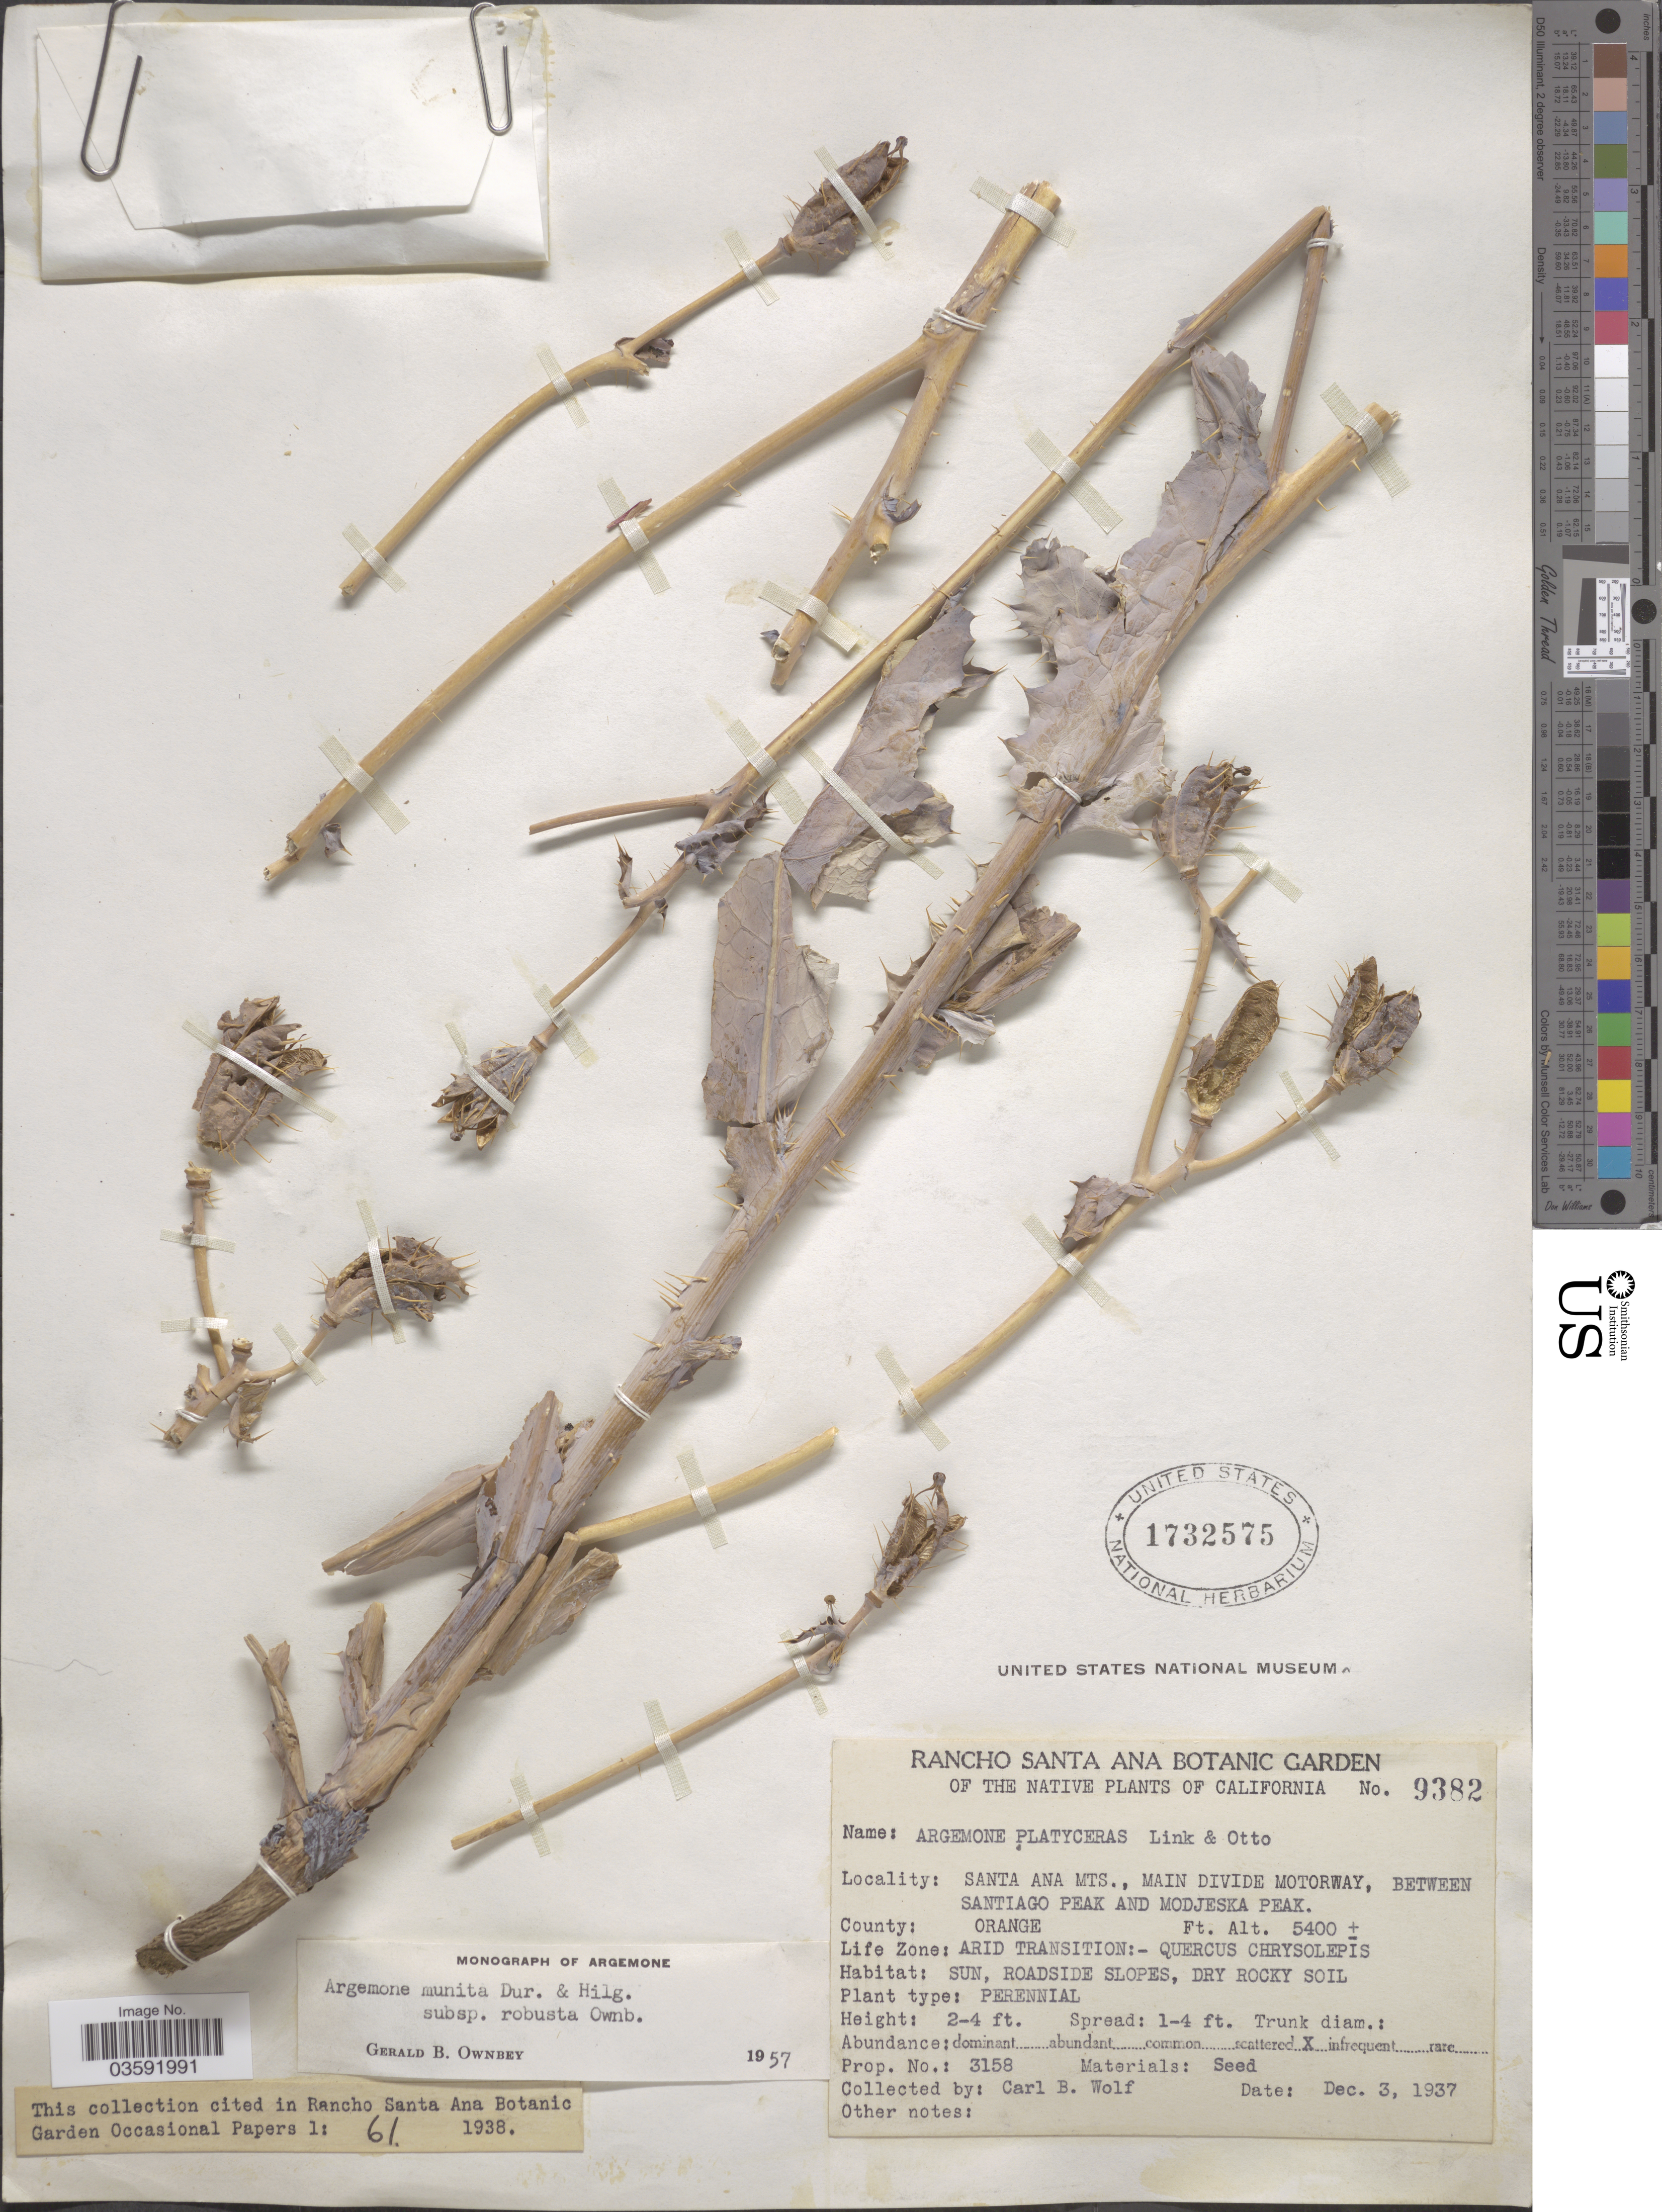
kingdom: Plantae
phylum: Tracheophyta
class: Magnoliopsida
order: Ranunculales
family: Papaveraceae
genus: Argemone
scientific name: Argemone munita subsp. robusta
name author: G.B. Ownbey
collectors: C. B. Wolf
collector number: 9382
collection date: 1937-12-03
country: United States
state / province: California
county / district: Orange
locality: Santa Ana Mts., Main Divide Motorway, between Santiago Peak and Modjeska Peak. County: Orange.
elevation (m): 1646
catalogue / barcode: US 1732575